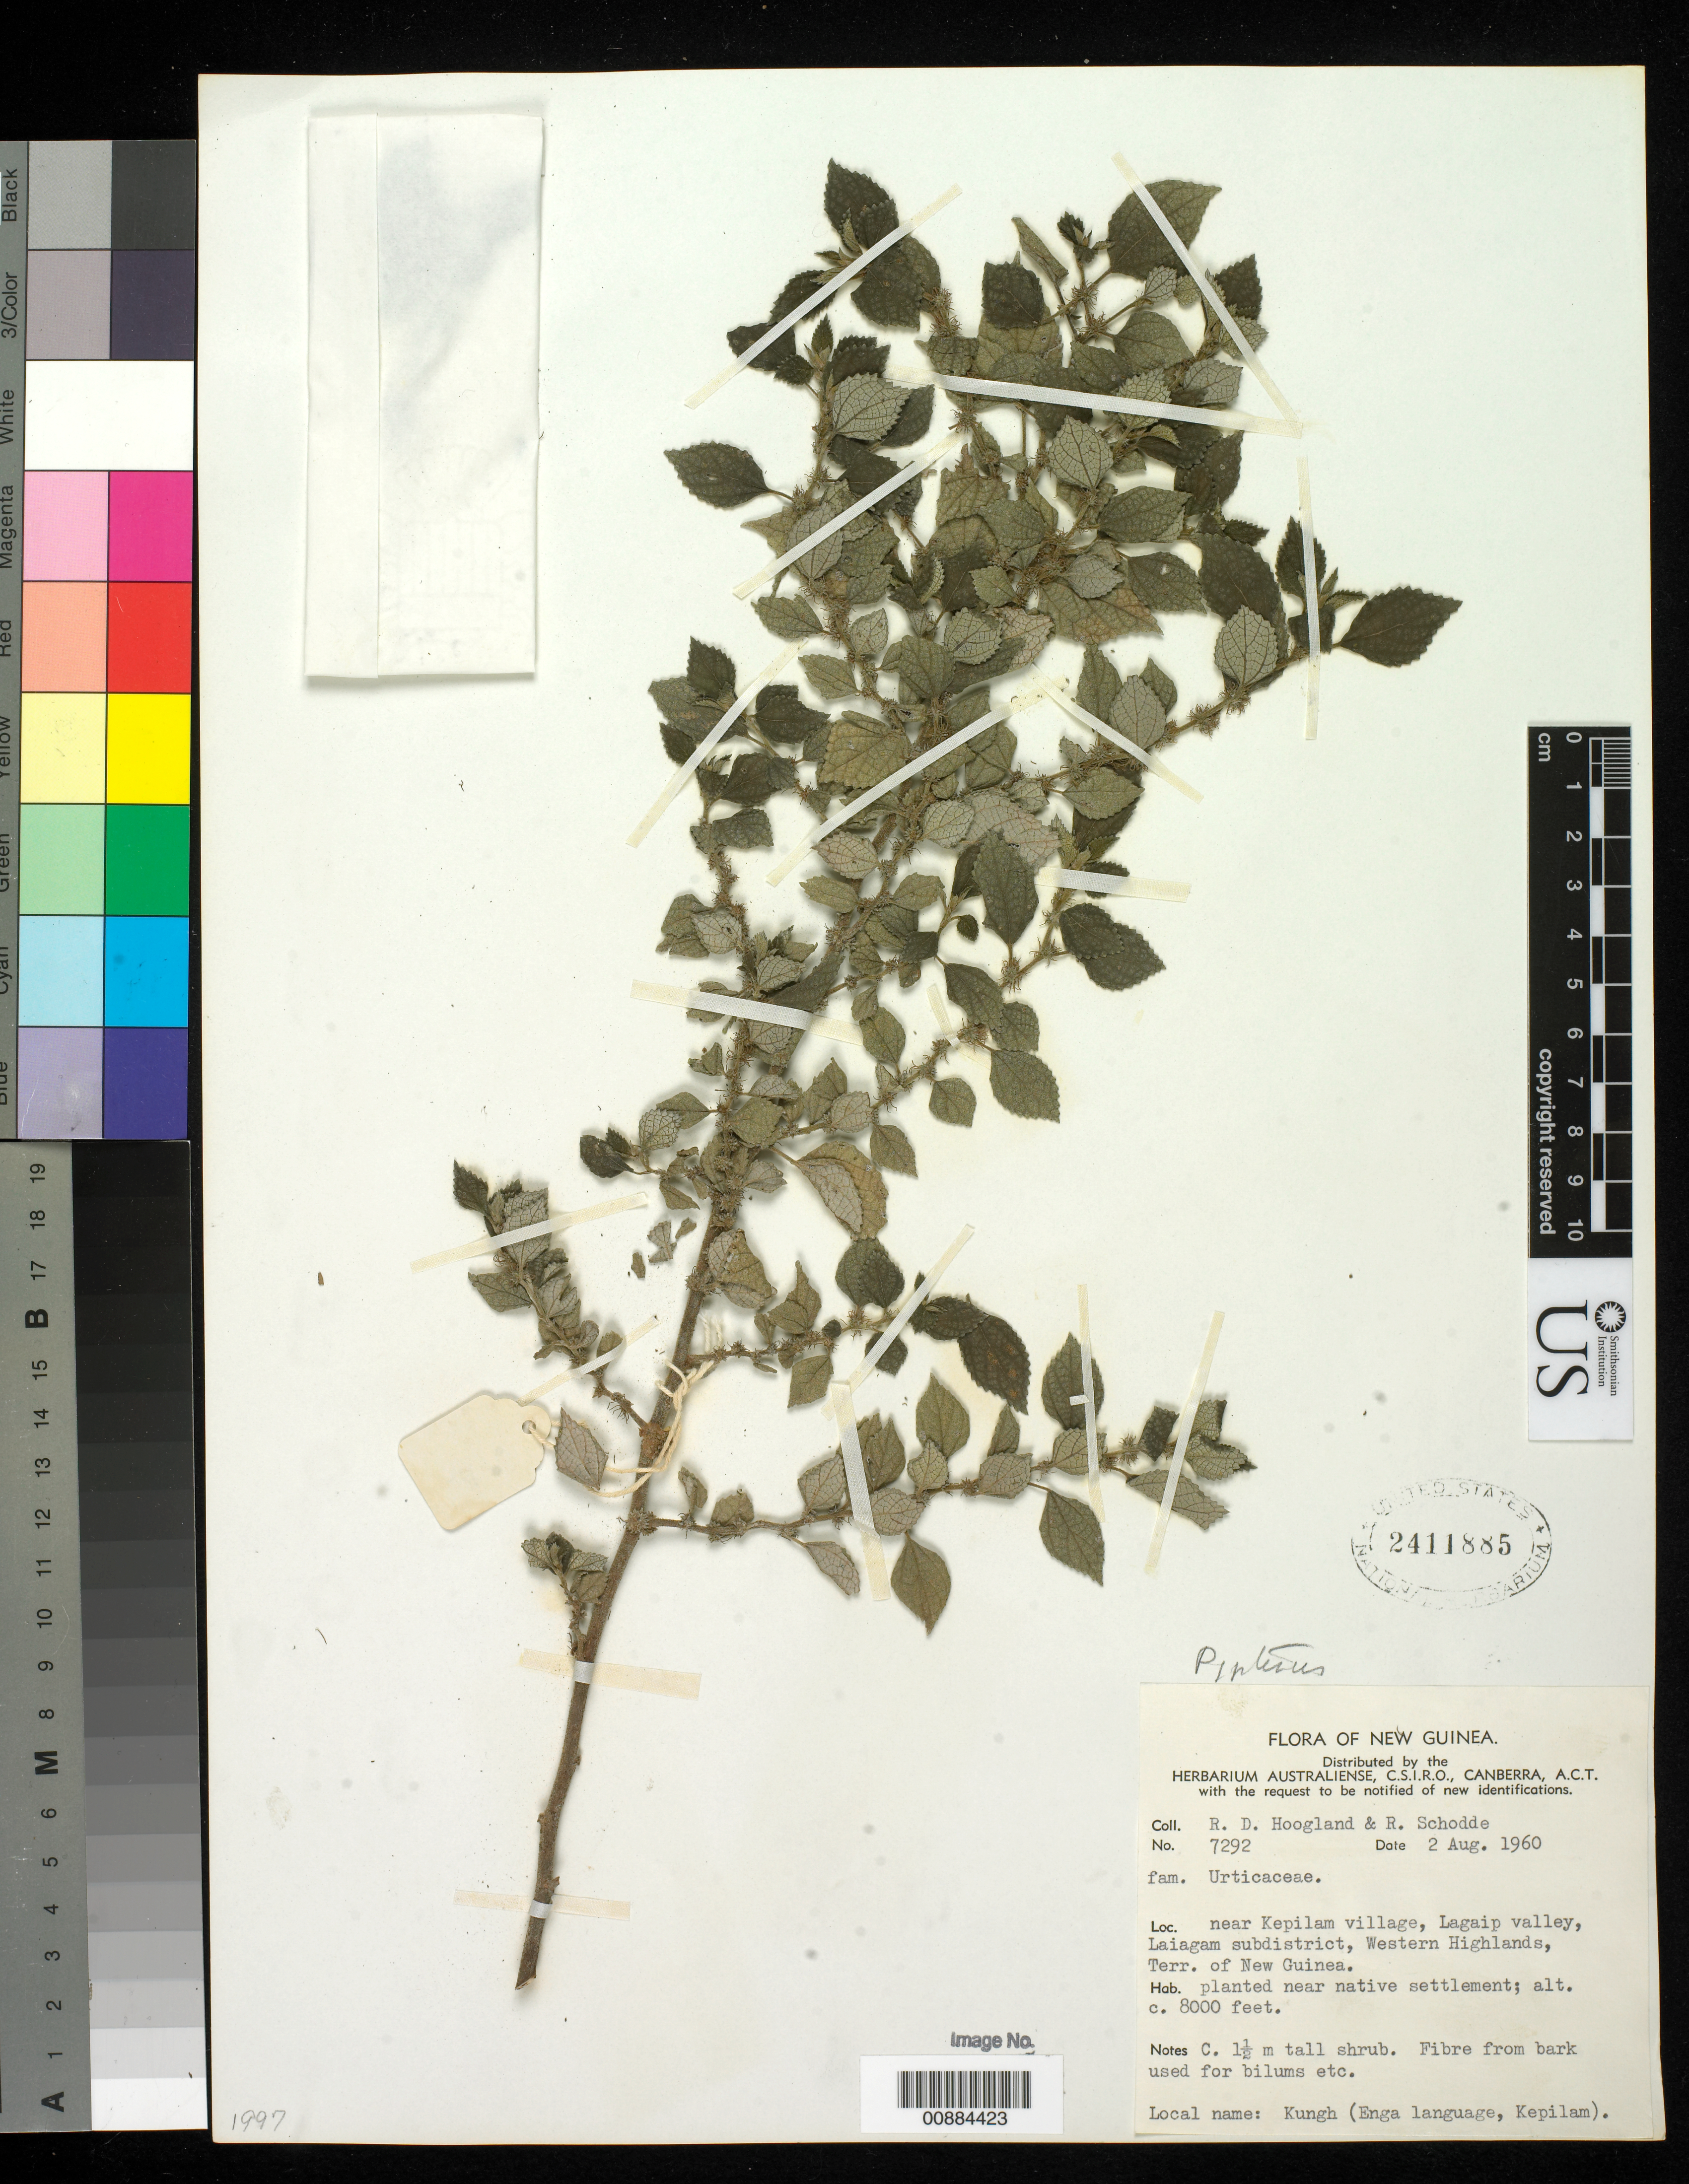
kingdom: Plantae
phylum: Tracheophyta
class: Magnoliopsida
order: Rosales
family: Urticaceae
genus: Pipturus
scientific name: Pipturus sp.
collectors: R. D. Hoogland & R. Schodde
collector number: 7292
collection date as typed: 02 Aug 1960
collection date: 1960-08-02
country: Papua New Guinea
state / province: Enga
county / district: Laiagam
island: New Guinea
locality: near Kepilam village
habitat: planted near native settlement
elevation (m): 244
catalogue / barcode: US 2411885